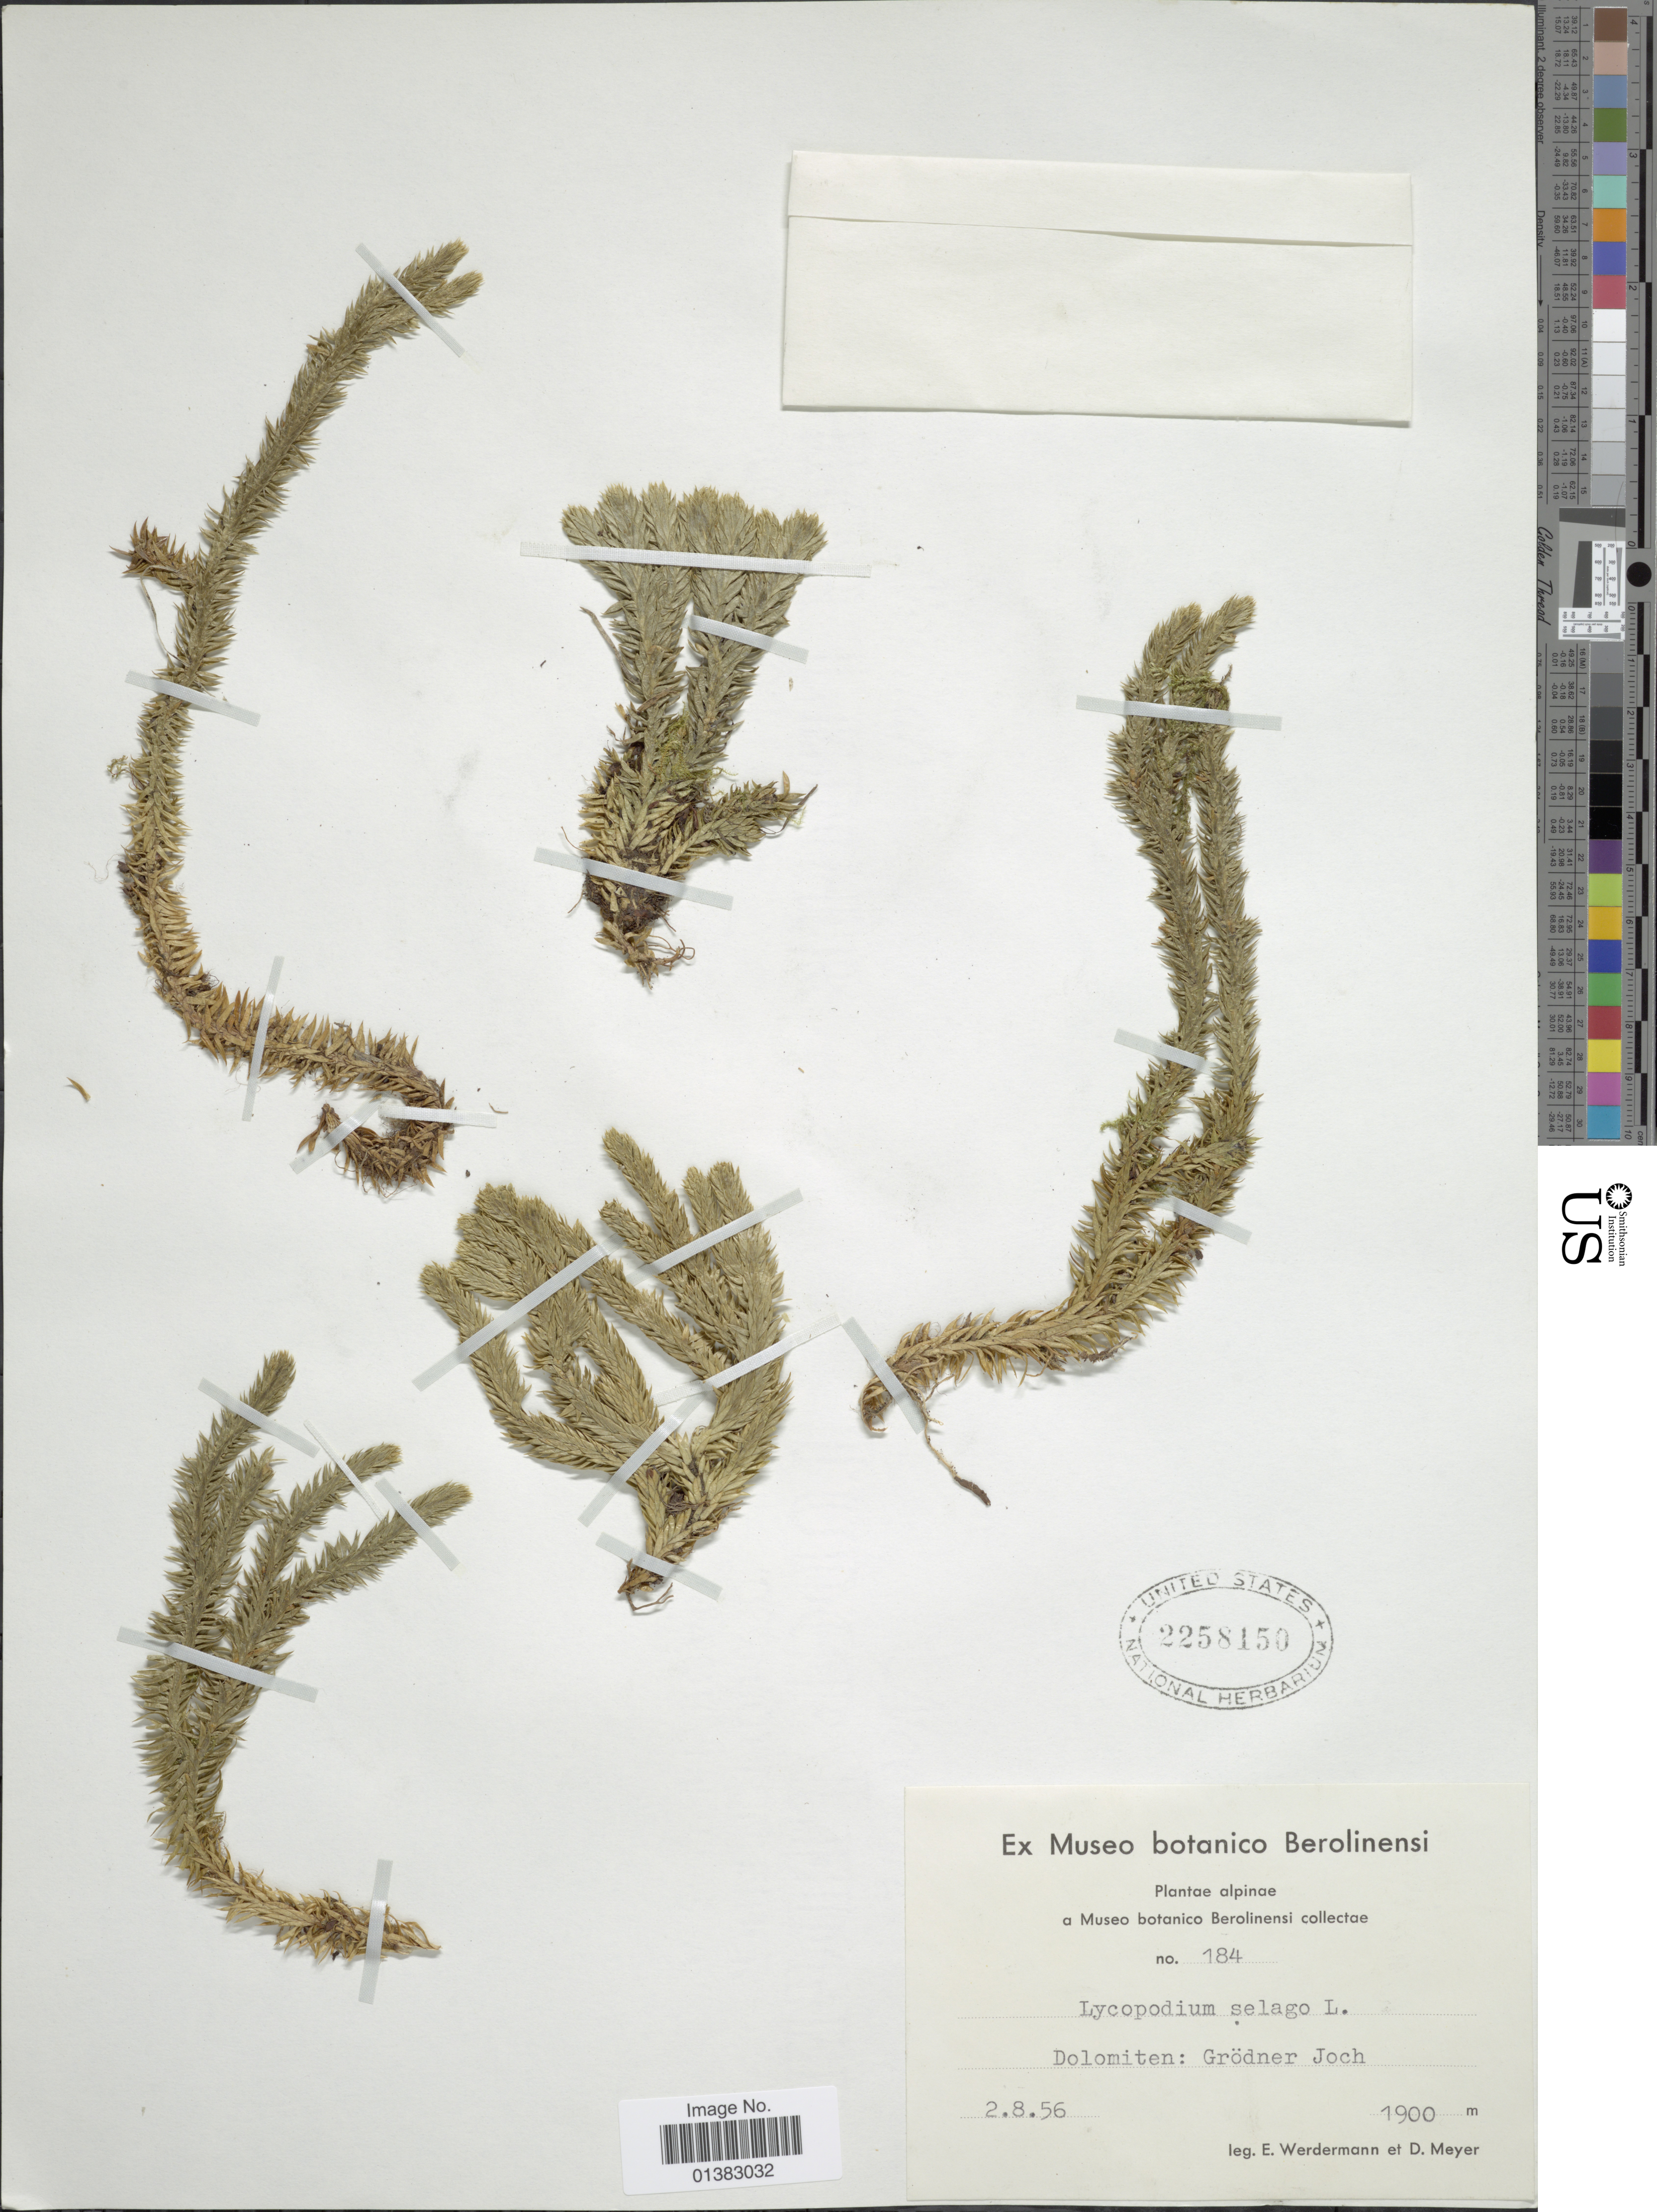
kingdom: Plantae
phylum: Tracheophyta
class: Lycopodiopsida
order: Lycopodiales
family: Lycopodiaceae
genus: Huperzia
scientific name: Huperzia selago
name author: (L.) Bernh. ex Schrank & Mart.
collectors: E. Werdermann & D. Meyer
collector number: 184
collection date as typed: Transcribed d/m/y: 2/8/56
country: Italy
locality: Dolomiten: Grödner Joch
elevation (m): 1900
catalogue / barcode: US 2258150